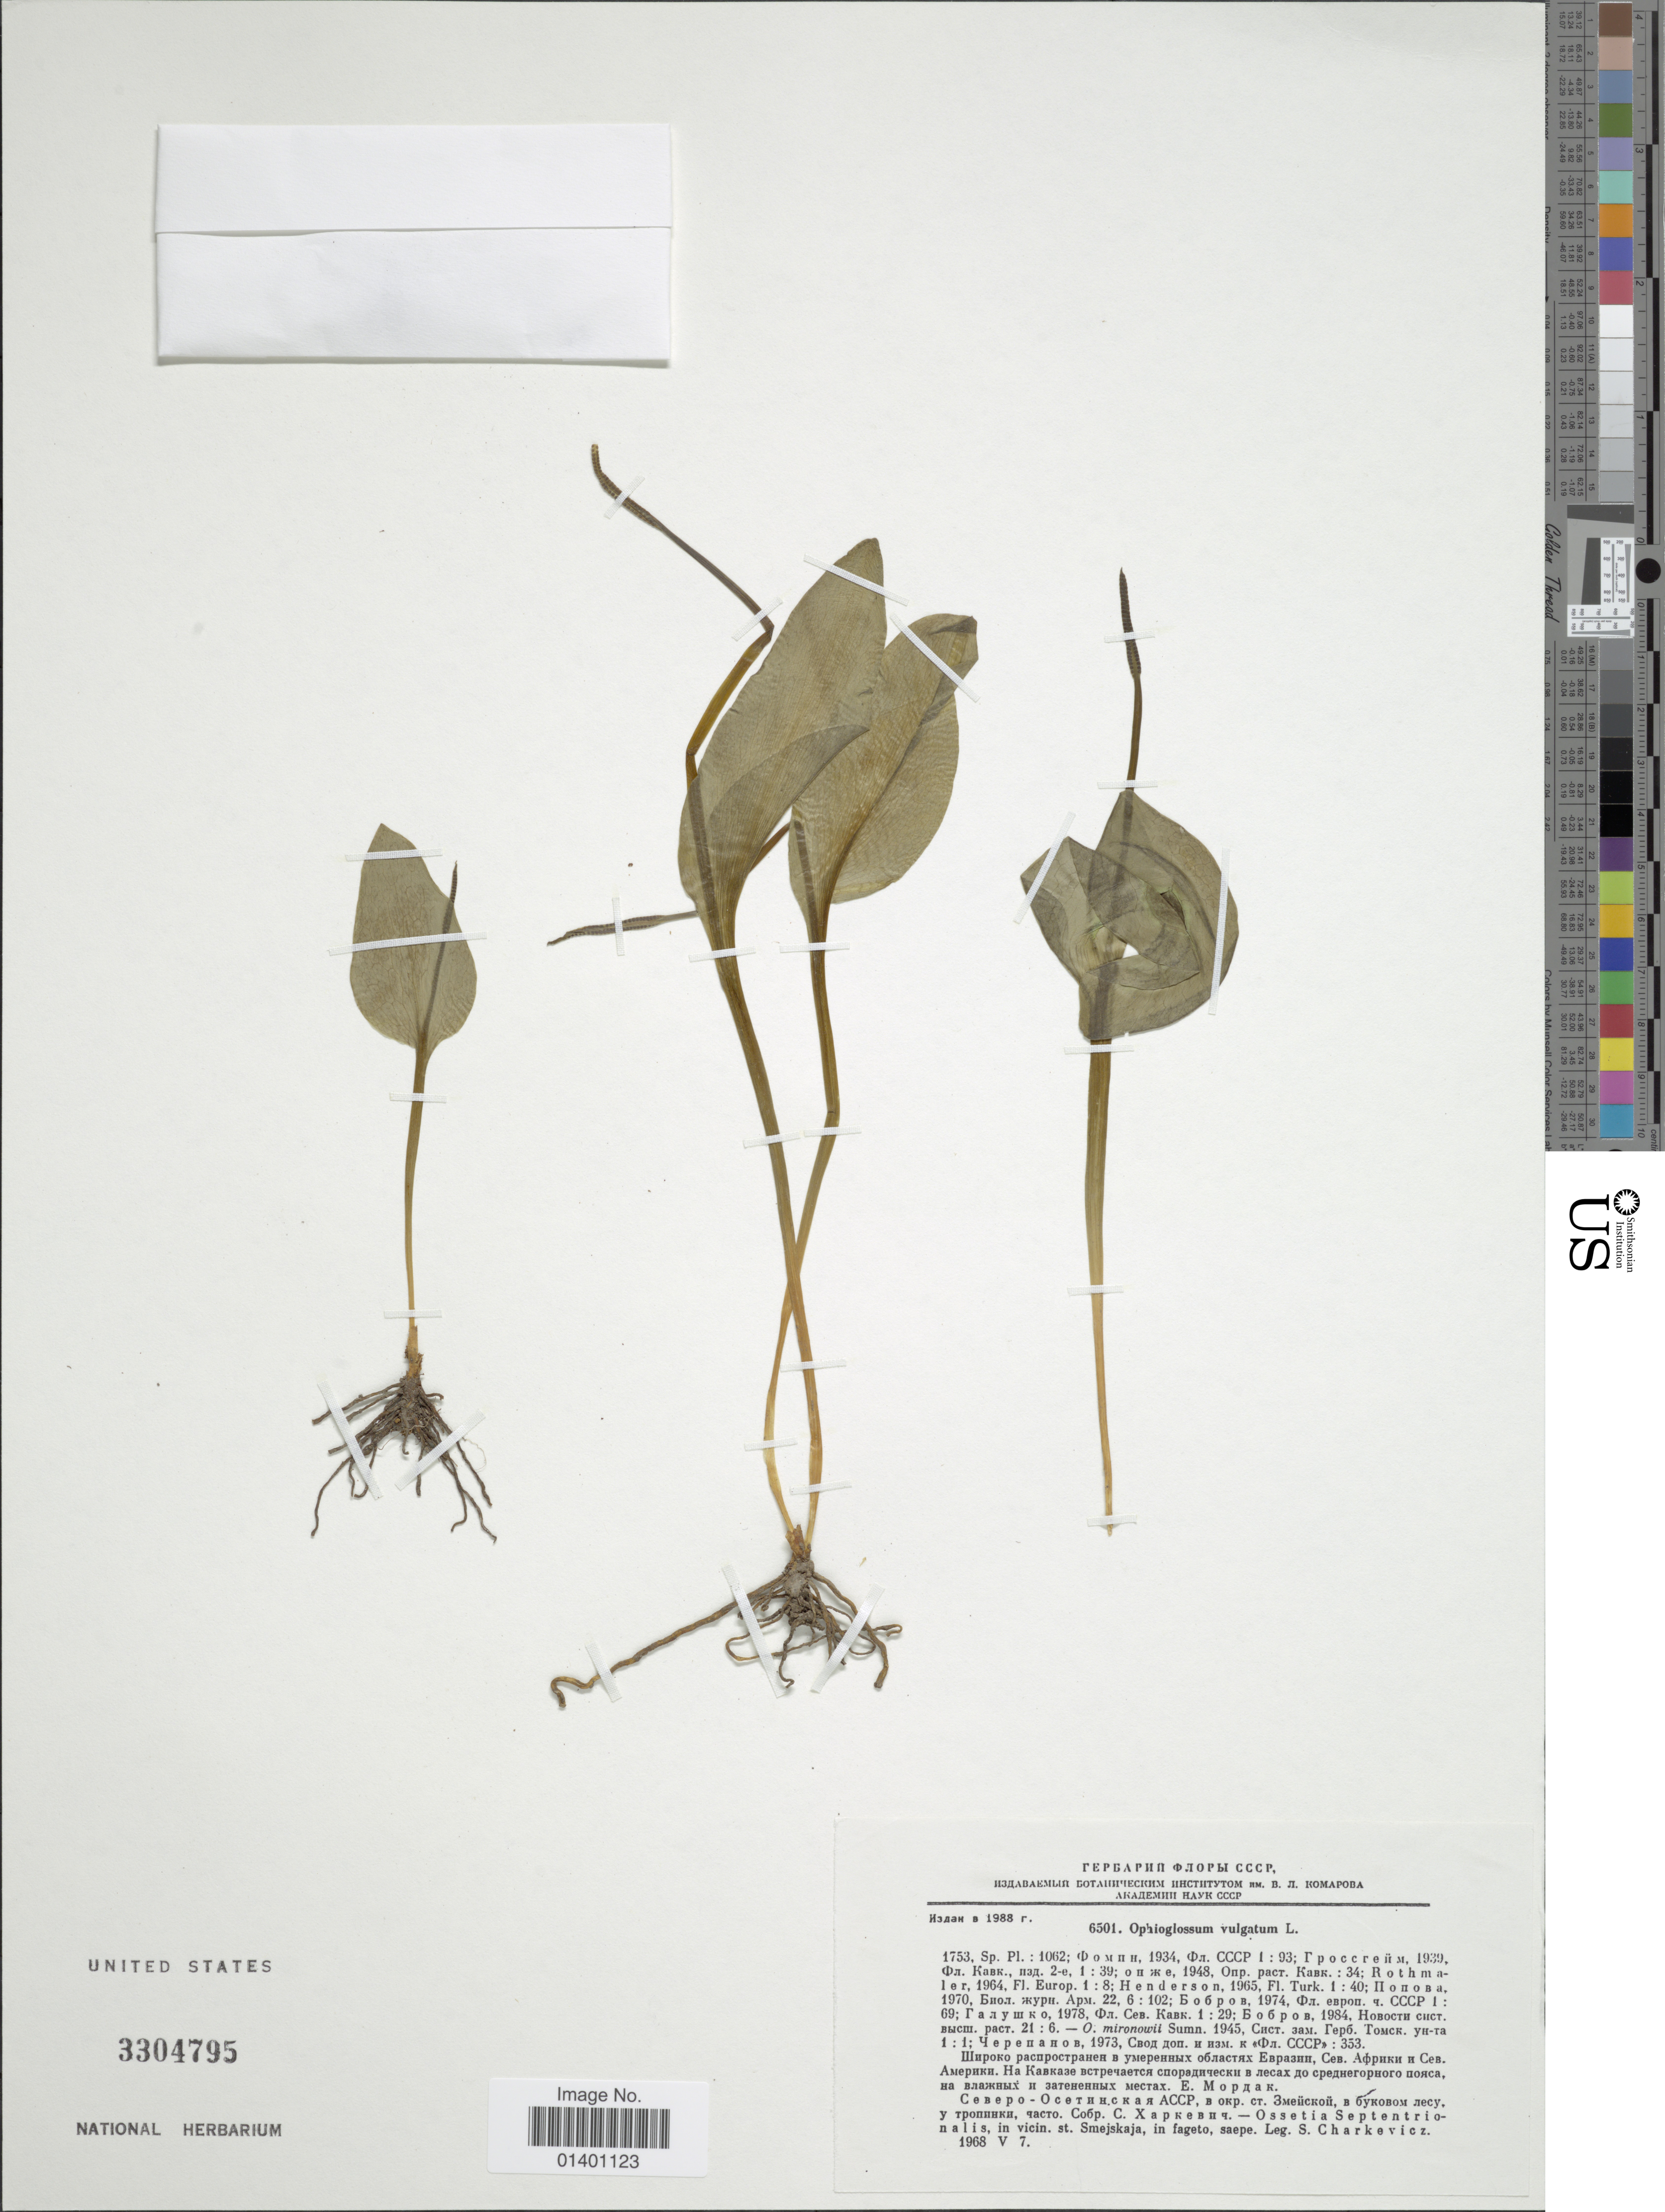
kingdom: Plantae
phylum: Tracheophyta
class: Polypodiopsida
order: Ophioglossales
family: Ophioglossaceae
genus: Ophioglossum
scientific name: Ophioglossum vulgatum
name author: L.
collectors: S. Charkevicz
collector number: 6501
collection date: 1968-05-07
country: Russian Federation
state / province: Severo-Osetiya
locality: Ossetia Septentrionalis, in vicin. st. Smejskaja, in fageto, saepe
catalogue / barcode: US 3304795